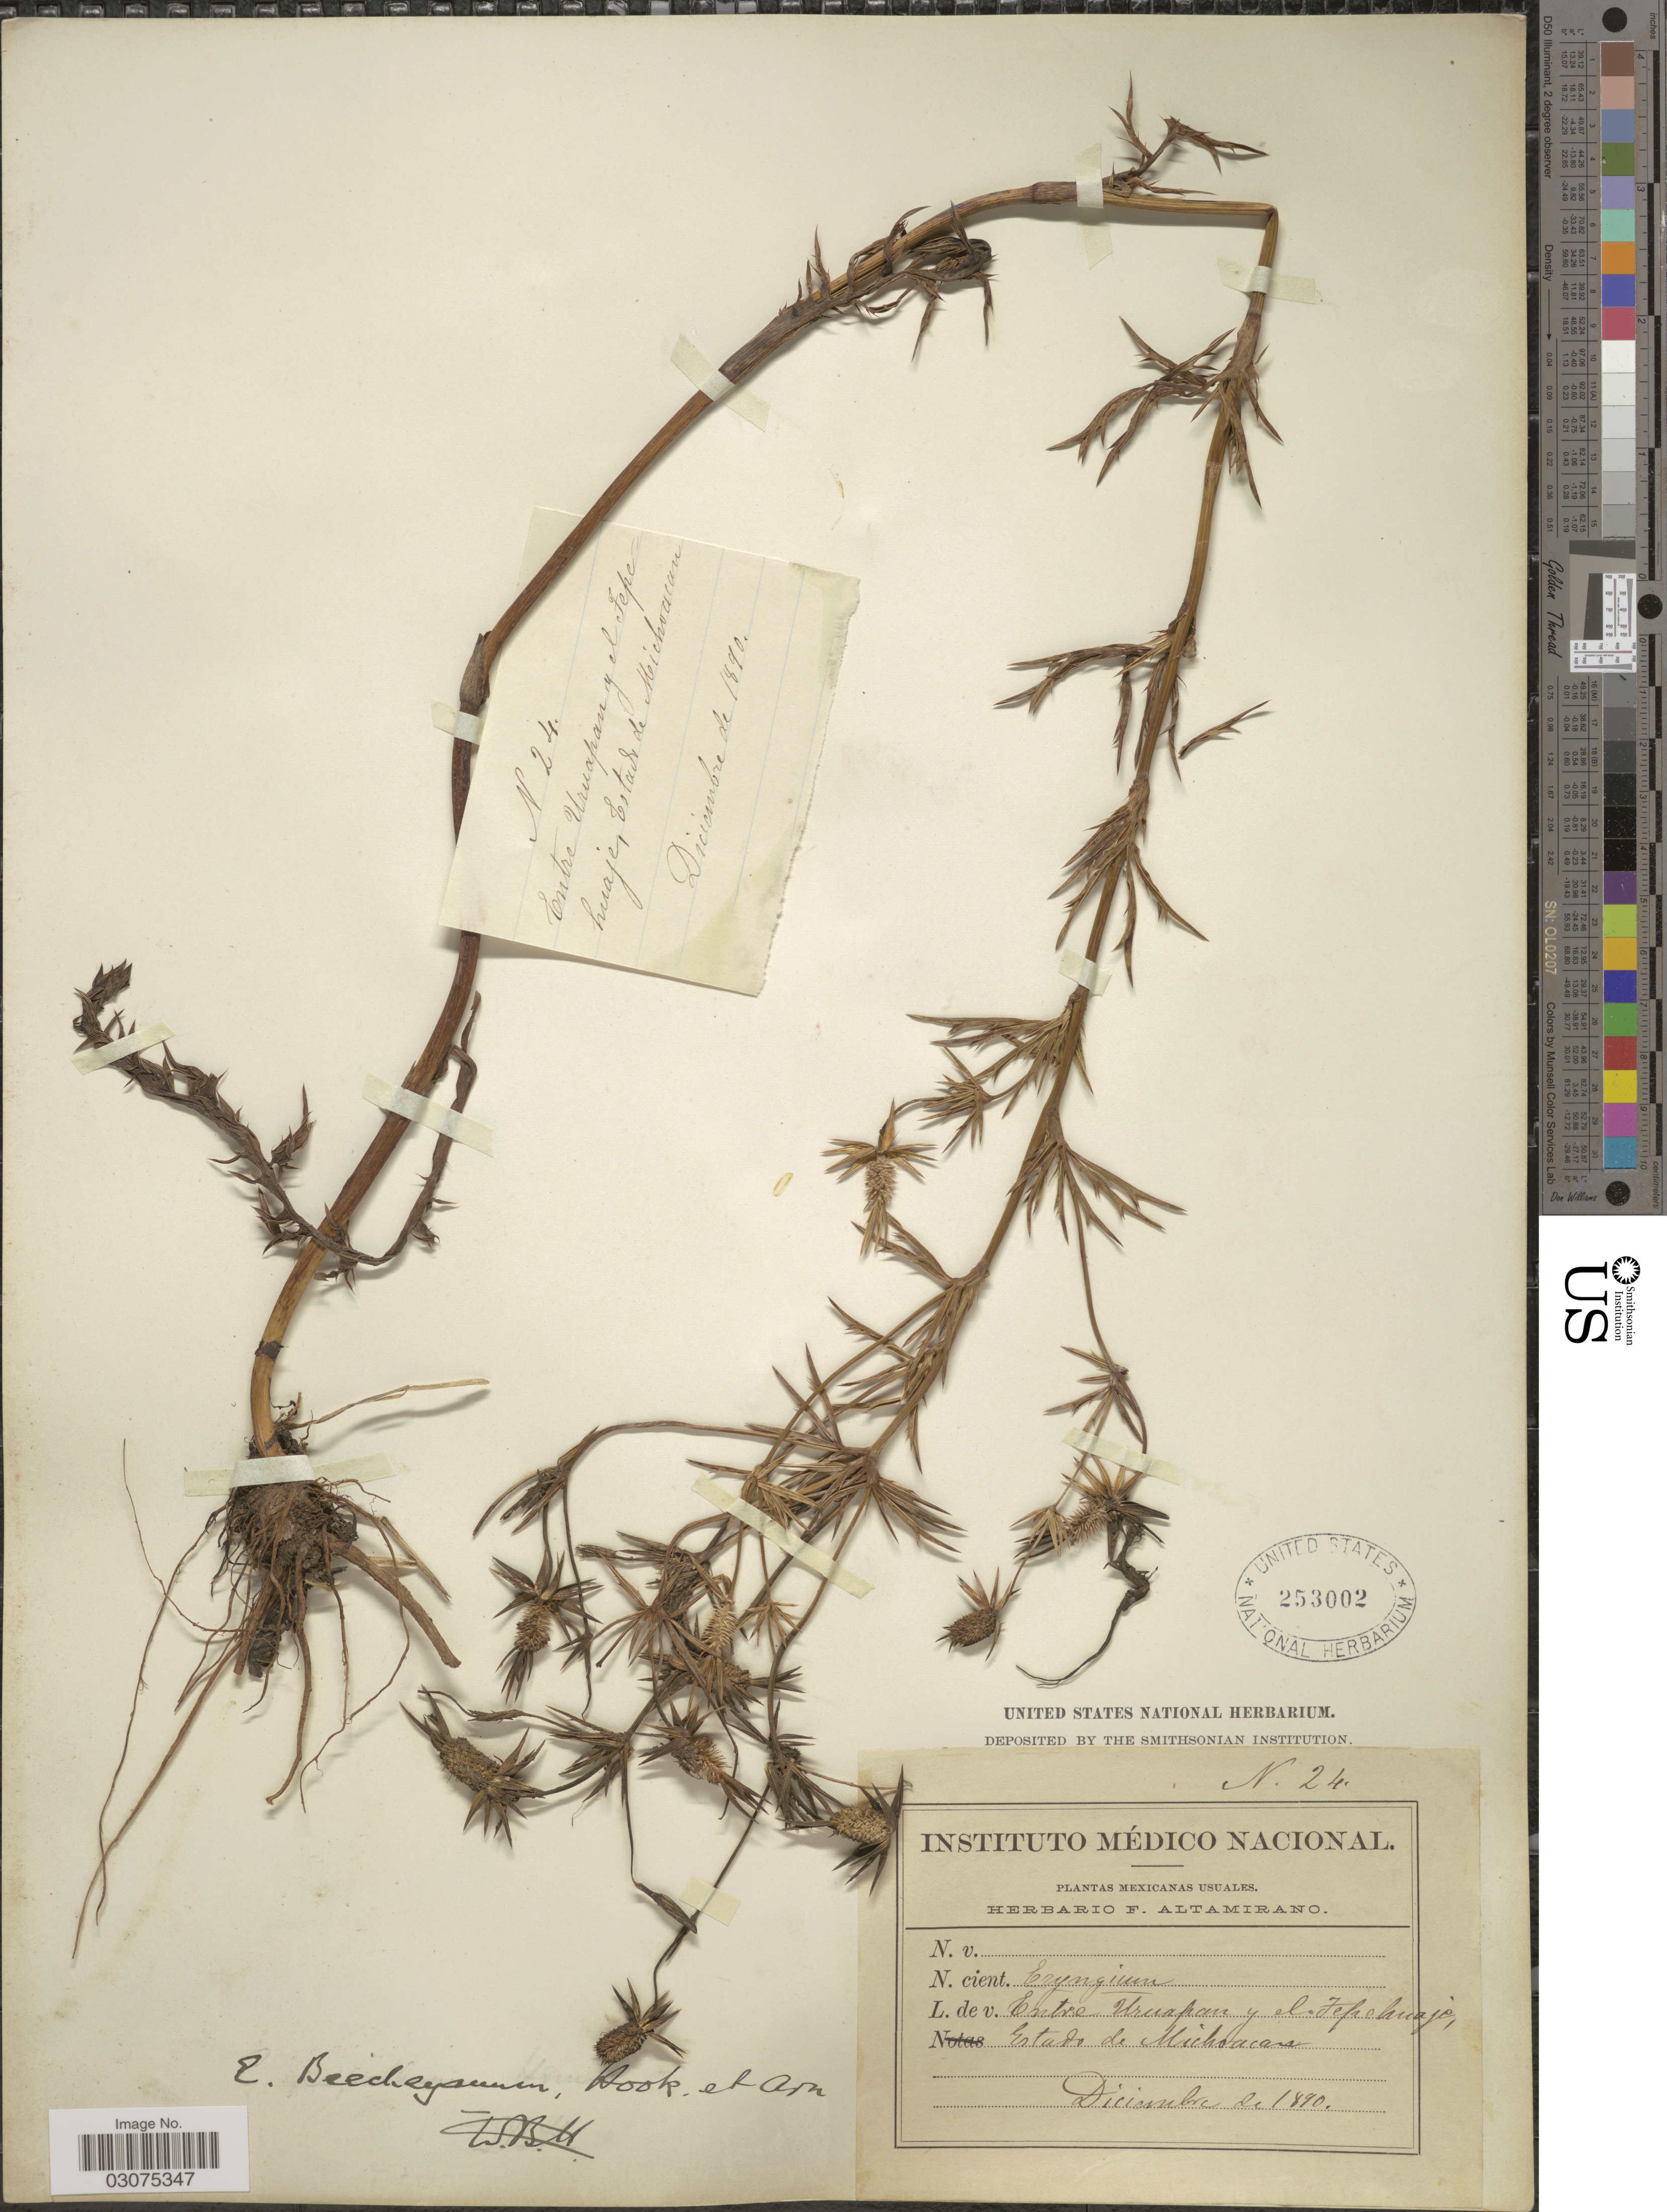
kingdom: Plantae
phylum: Tracheophyta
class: Magnoliopsida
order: Apiales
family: Apiaceae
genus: Eryngium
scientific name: Eryngium beecheyanum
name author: Hook. f. & Arn.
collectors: Ex herb. F. Altamirano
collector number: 24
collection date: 1890-12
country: Mexico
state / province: Michoacán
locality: Entre Uruapan y el Fepehuaje.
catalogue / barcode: US 253002